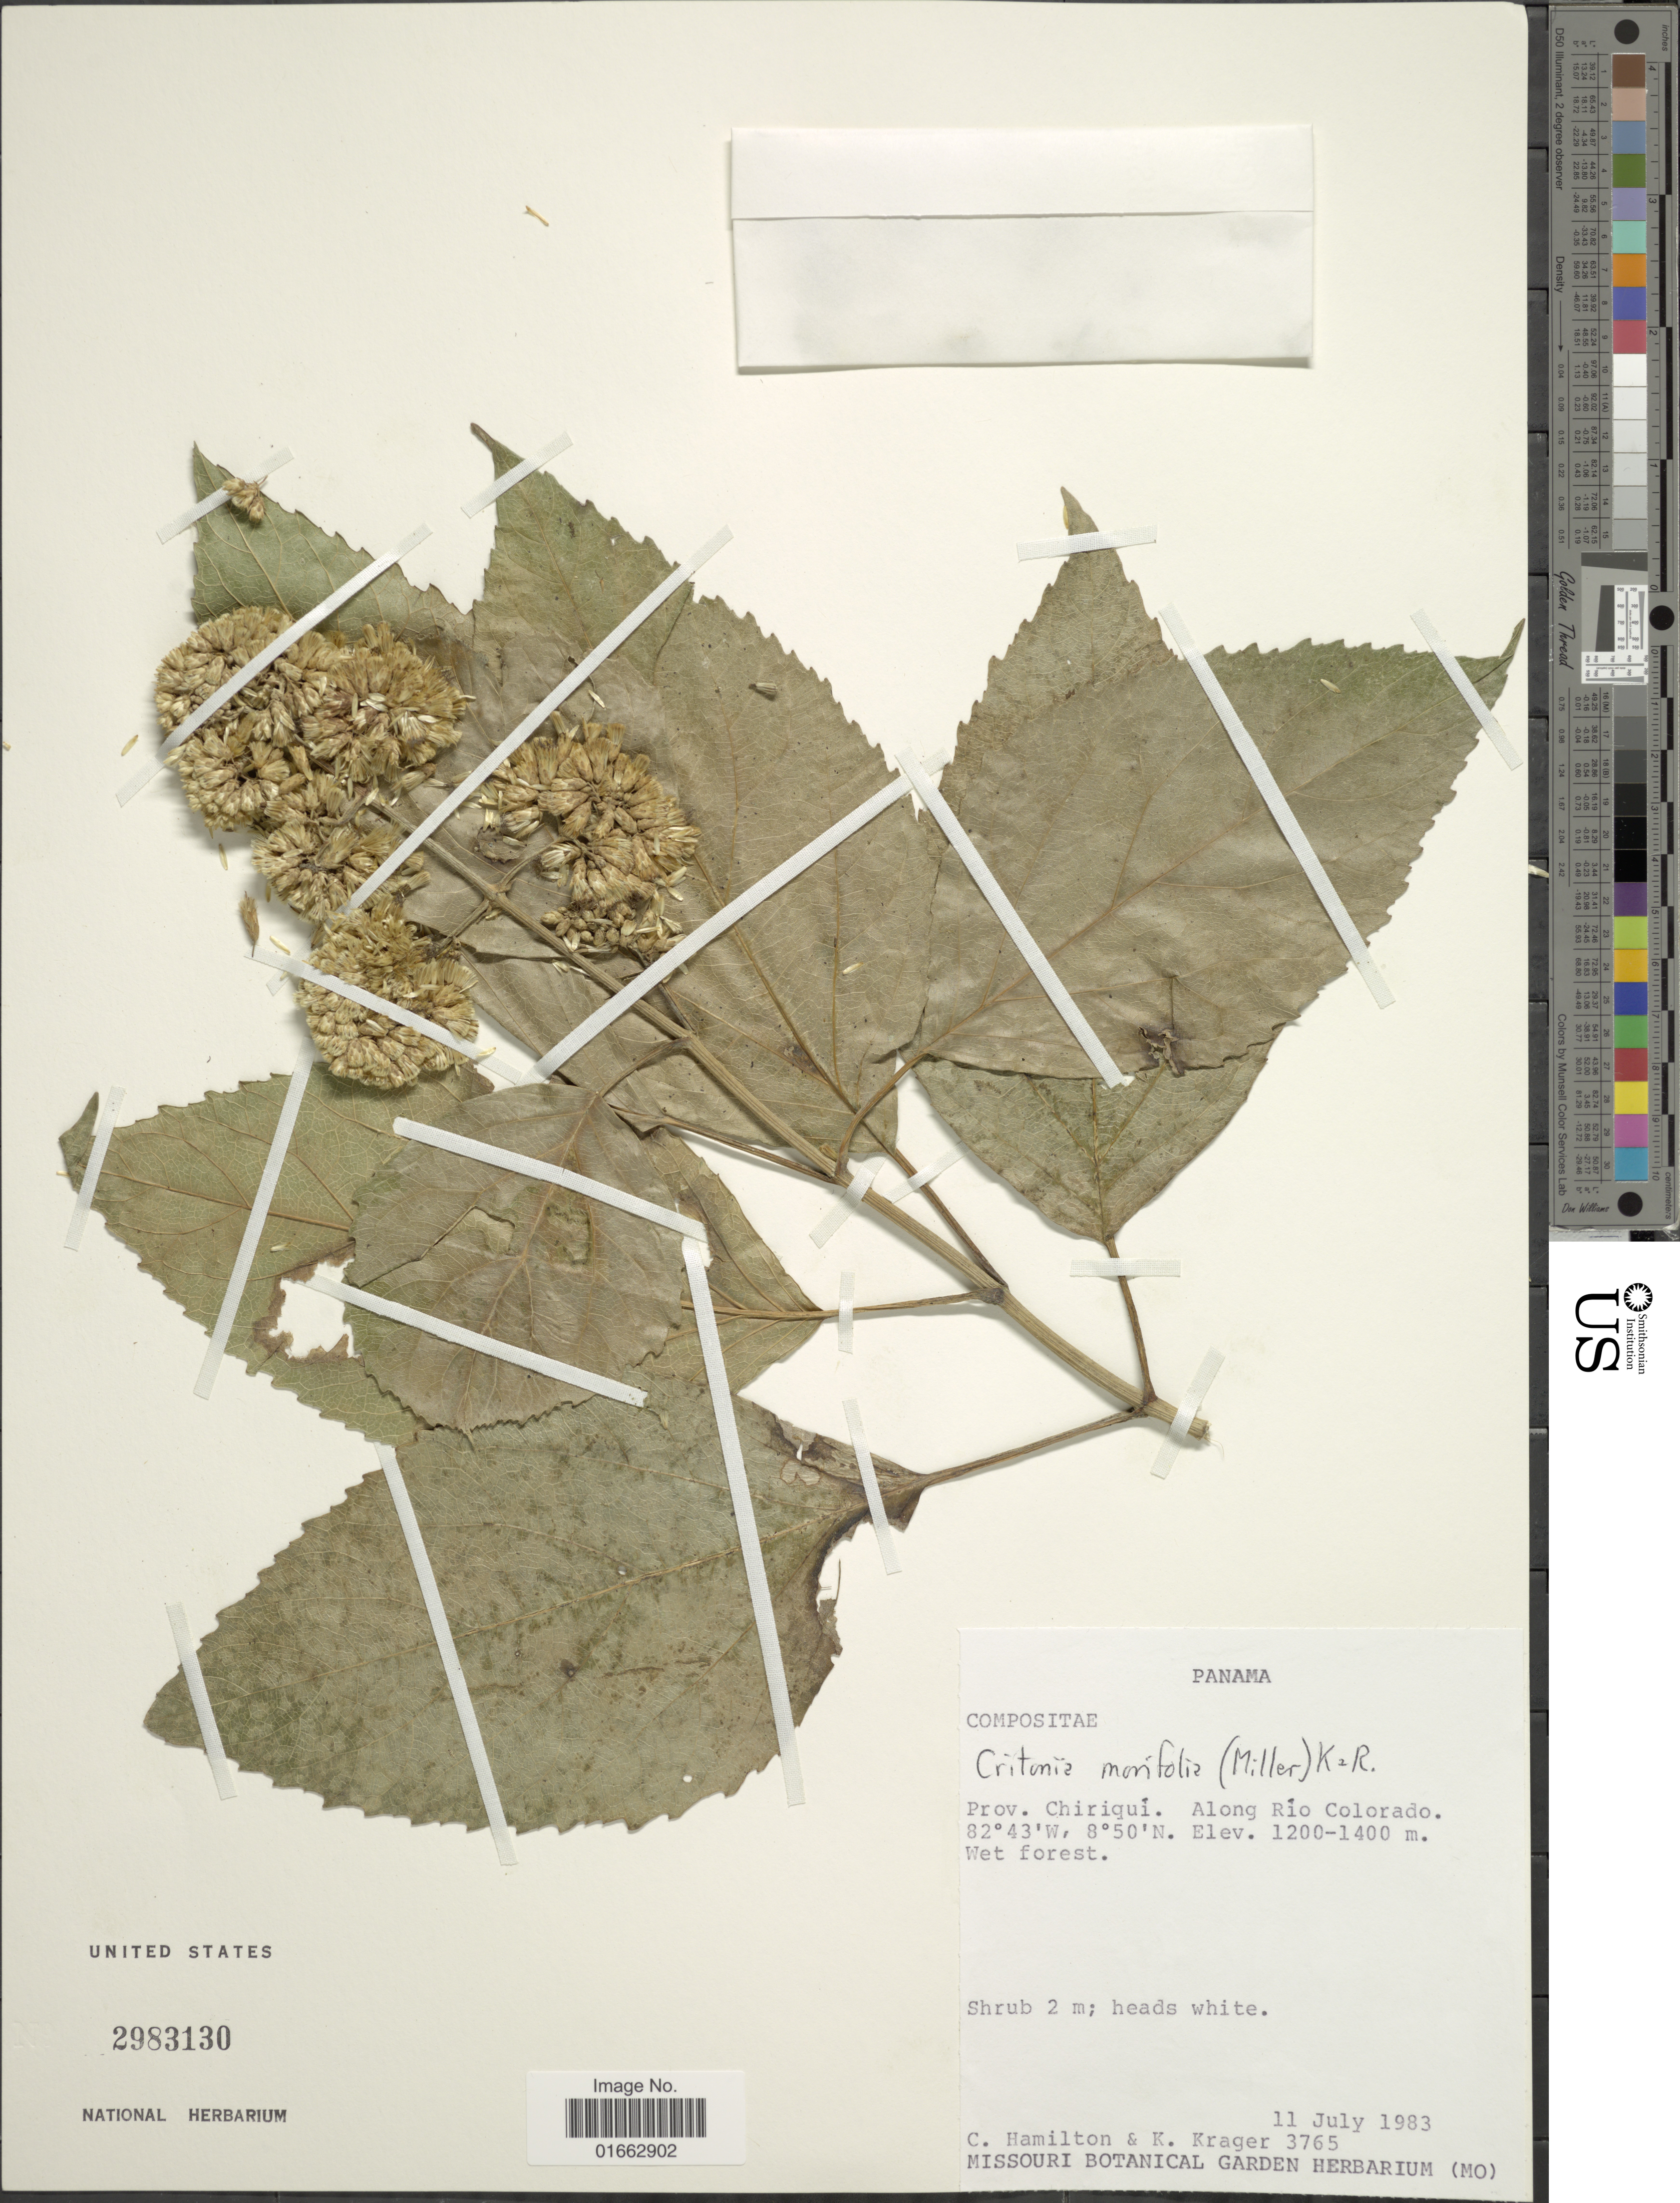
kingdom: Plantae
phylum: Tracheophyta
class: Magnoliopsida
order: Asterales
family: Asteraceae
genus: Critonia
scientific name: Critonia morifolia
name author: (Mill.) R.M. King & H. Rob.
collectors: C. Hamilton & K. Krager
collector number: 3765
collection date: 1983-07-11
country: Panama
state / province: Chiriqui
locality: Along Río Colorado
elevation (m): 1200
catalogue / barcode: US 2983130